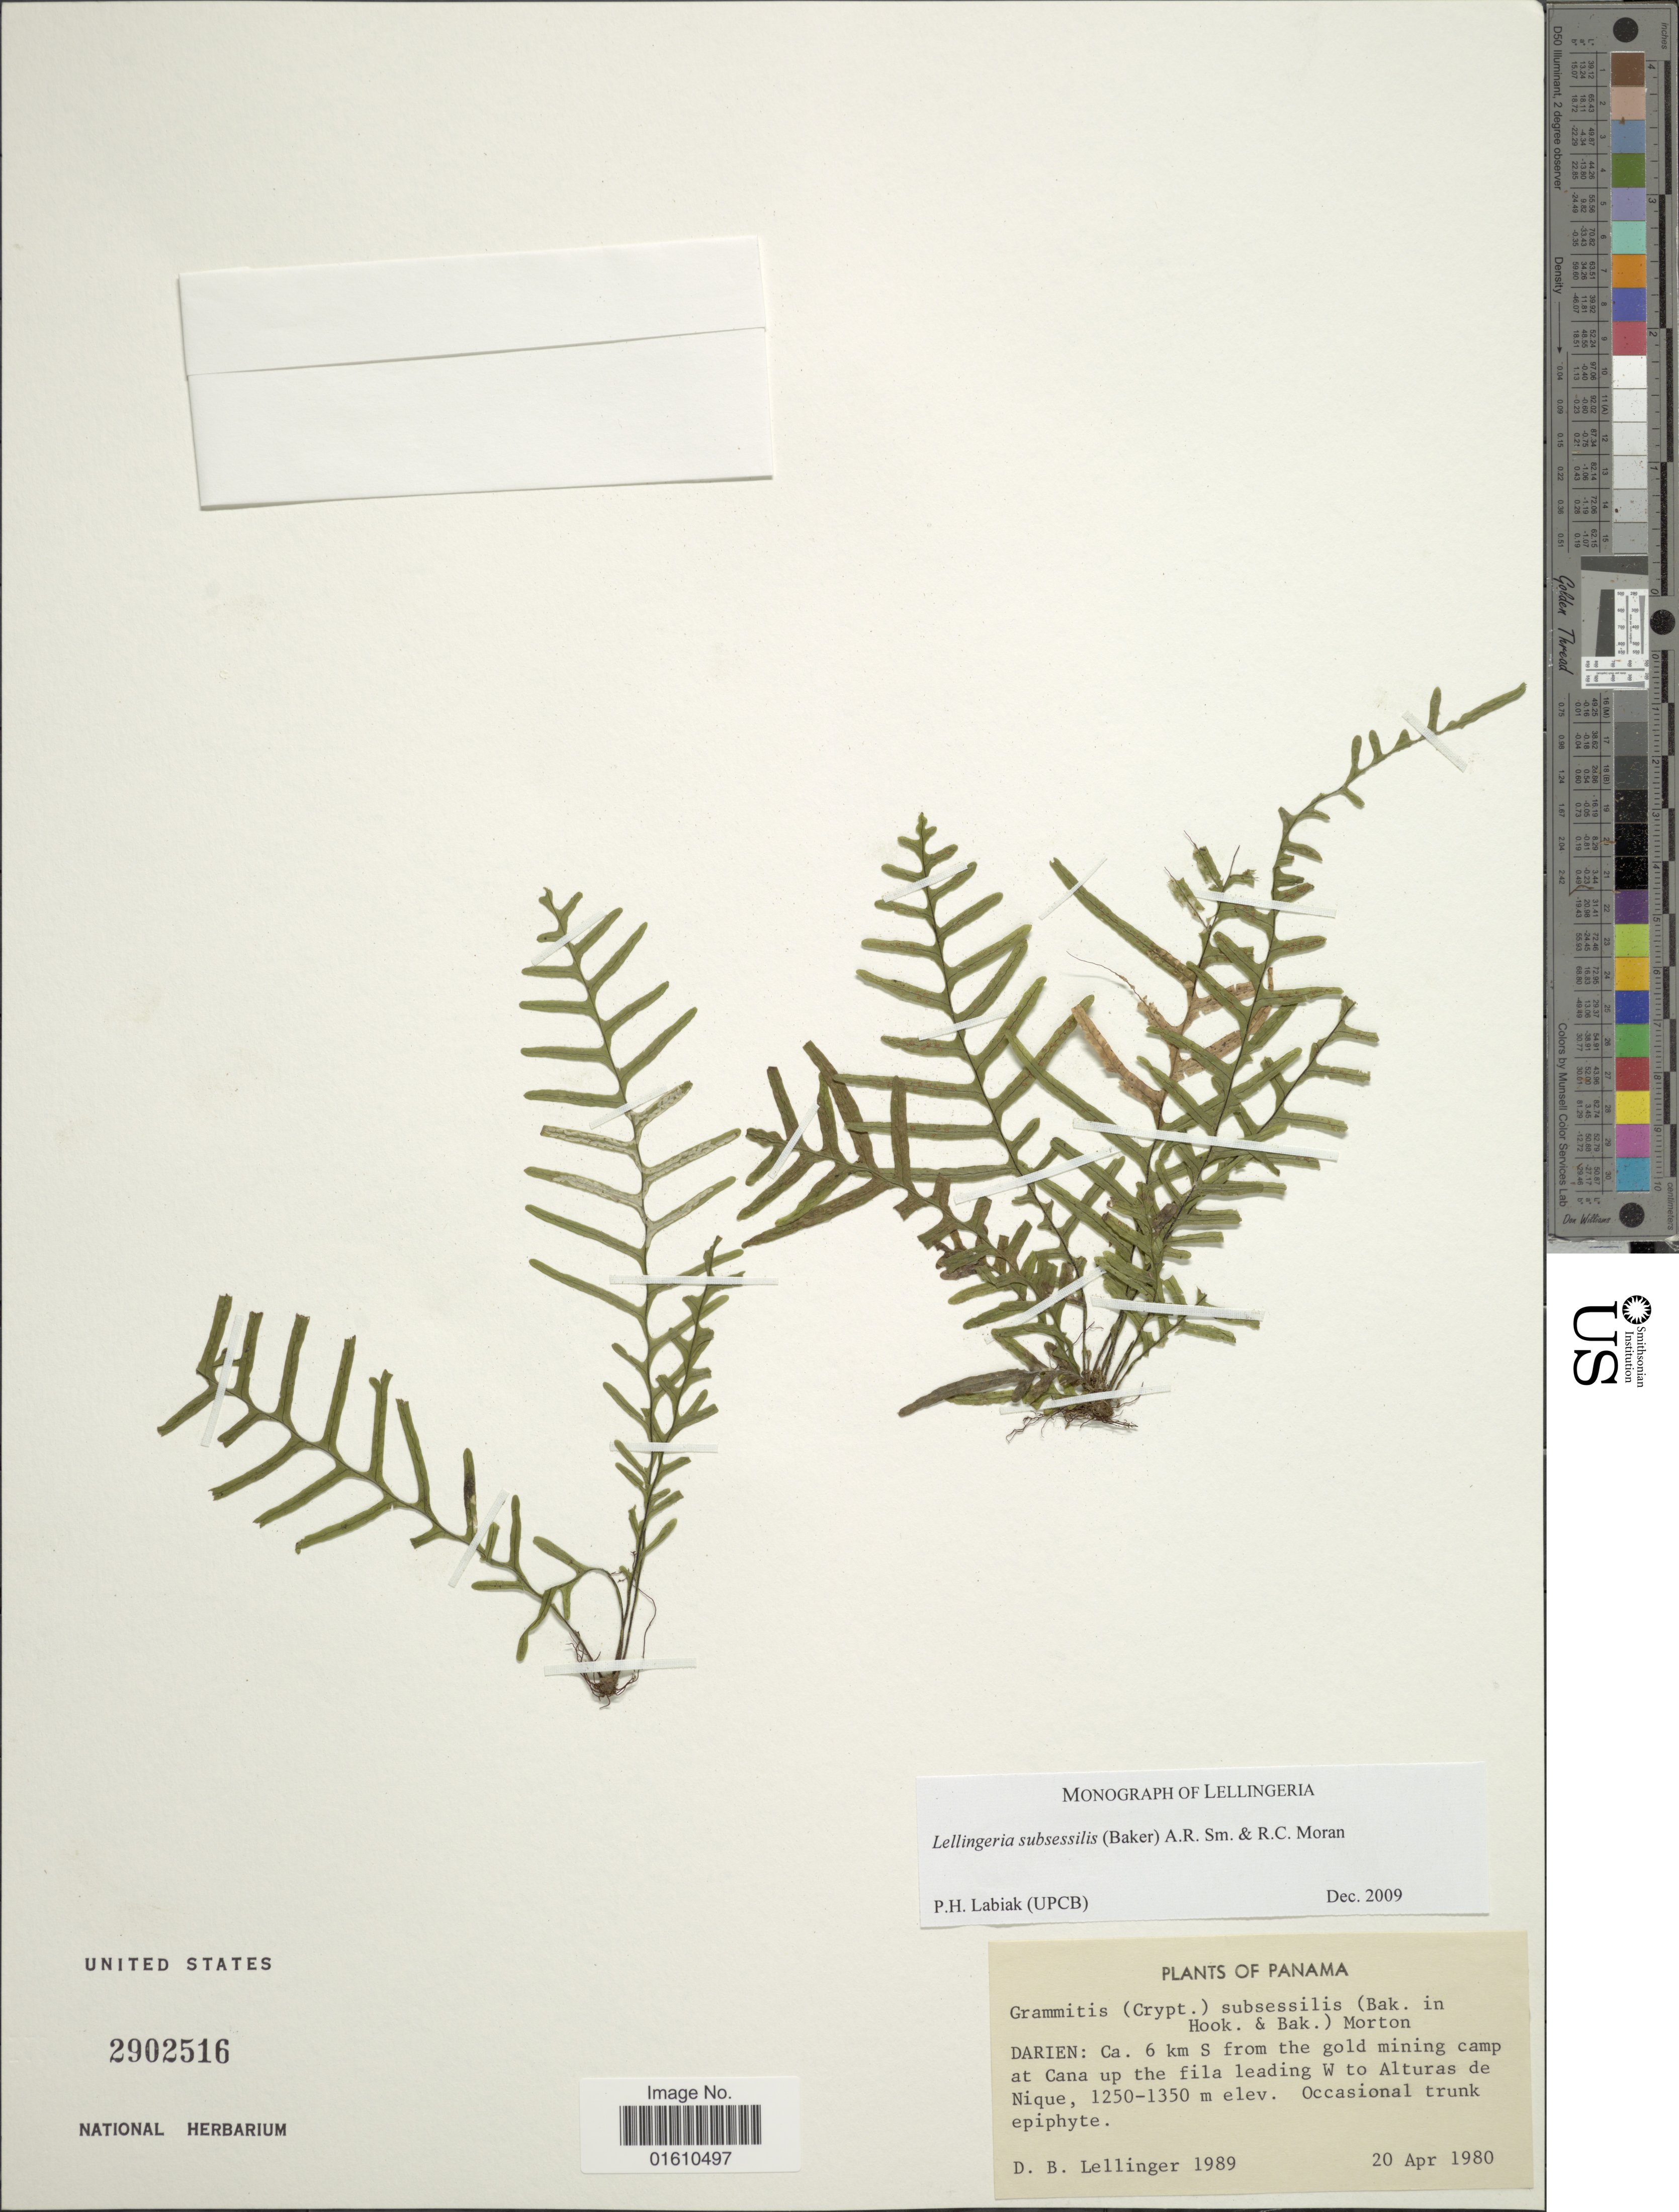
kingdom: Plantae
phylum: Tracheophyta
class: Polypodiopsida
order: Polypodiales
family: Polypodiaceae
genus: Lellingeria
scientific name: Lellingeria subsessilis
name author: (Baker) A.R. Sm. & R.C. Moran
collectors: D. B. Lellinger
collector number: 1989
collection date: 1980-04-20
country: Panama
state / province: Darién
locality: Darien: Ca. 6 km S from the gold mining camp at Cana up the fila leading W to Alturas de Nique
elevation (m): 1250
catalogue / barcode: US 2902516